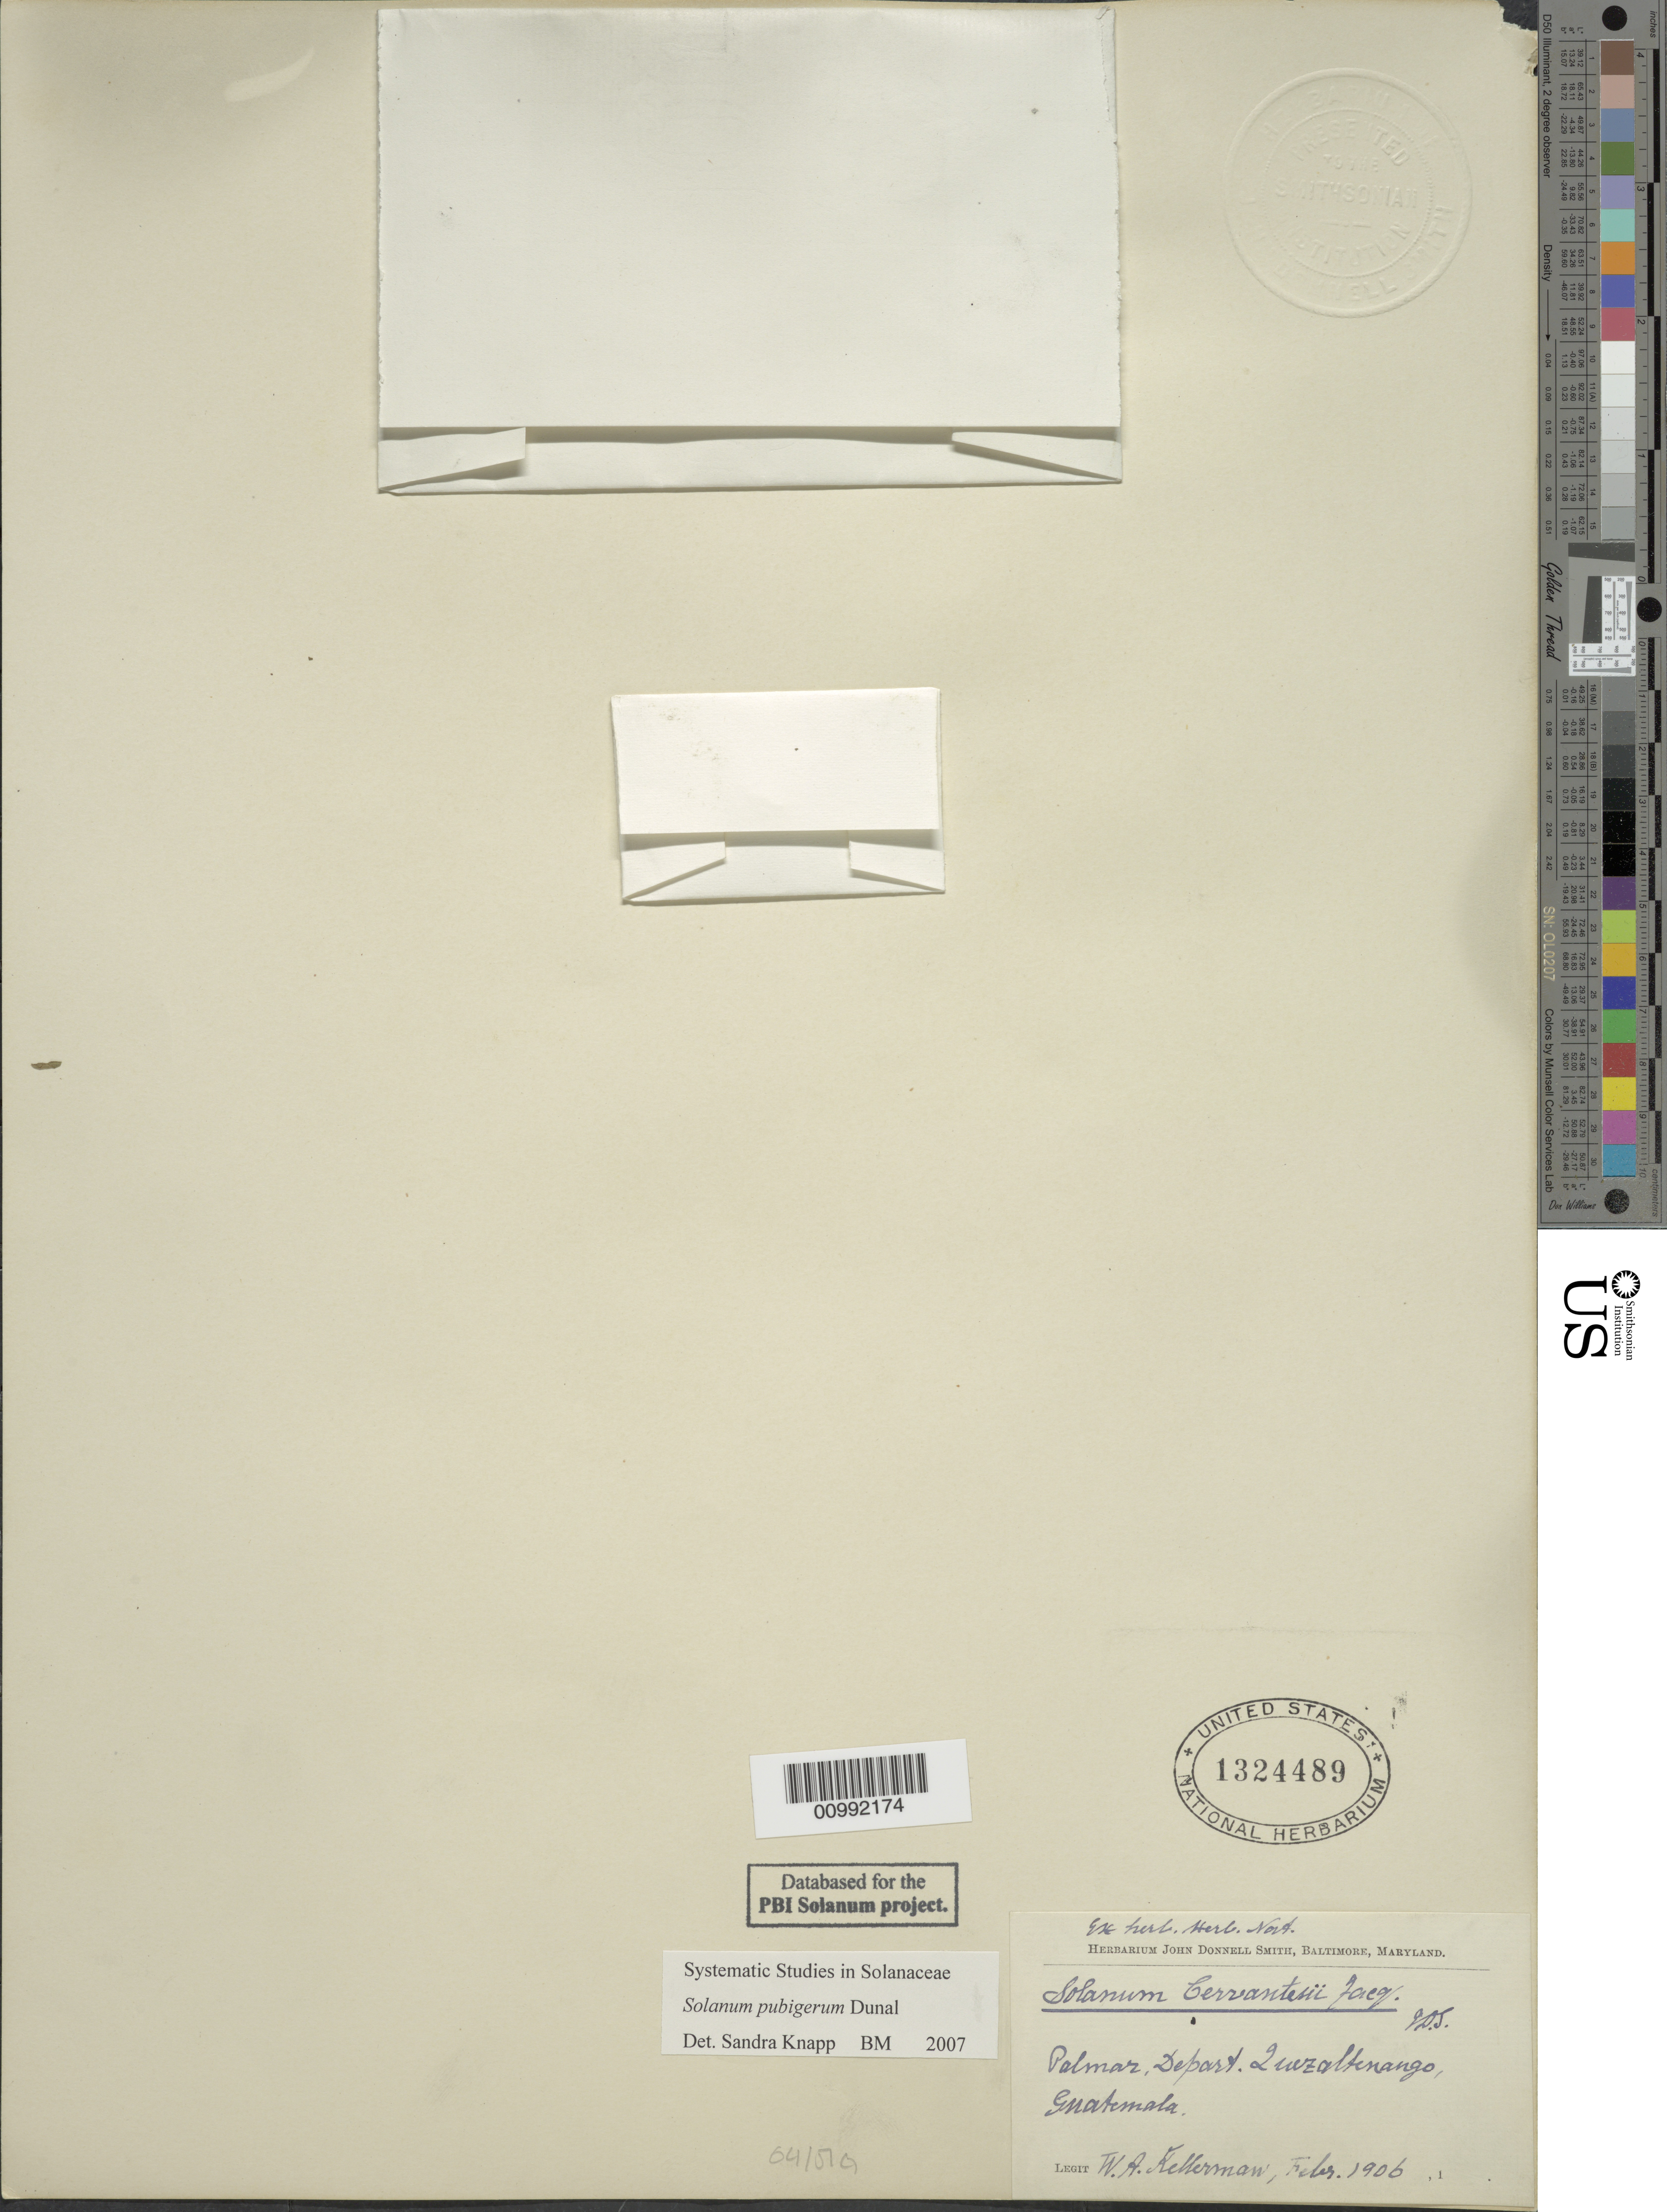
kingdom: Plantae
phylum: Tracheophyta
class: Magnoliopsida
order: Solanales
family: Solanaceae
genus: Solanum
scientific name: Solanum pubigerum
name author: Dunal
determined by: Knapp, S. D.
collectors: W. A. Kellerman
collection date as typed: Feb 1906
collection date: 1906-02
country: Guatemala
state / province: Quetzaltenango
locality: Palmar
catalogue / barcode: US 1324489